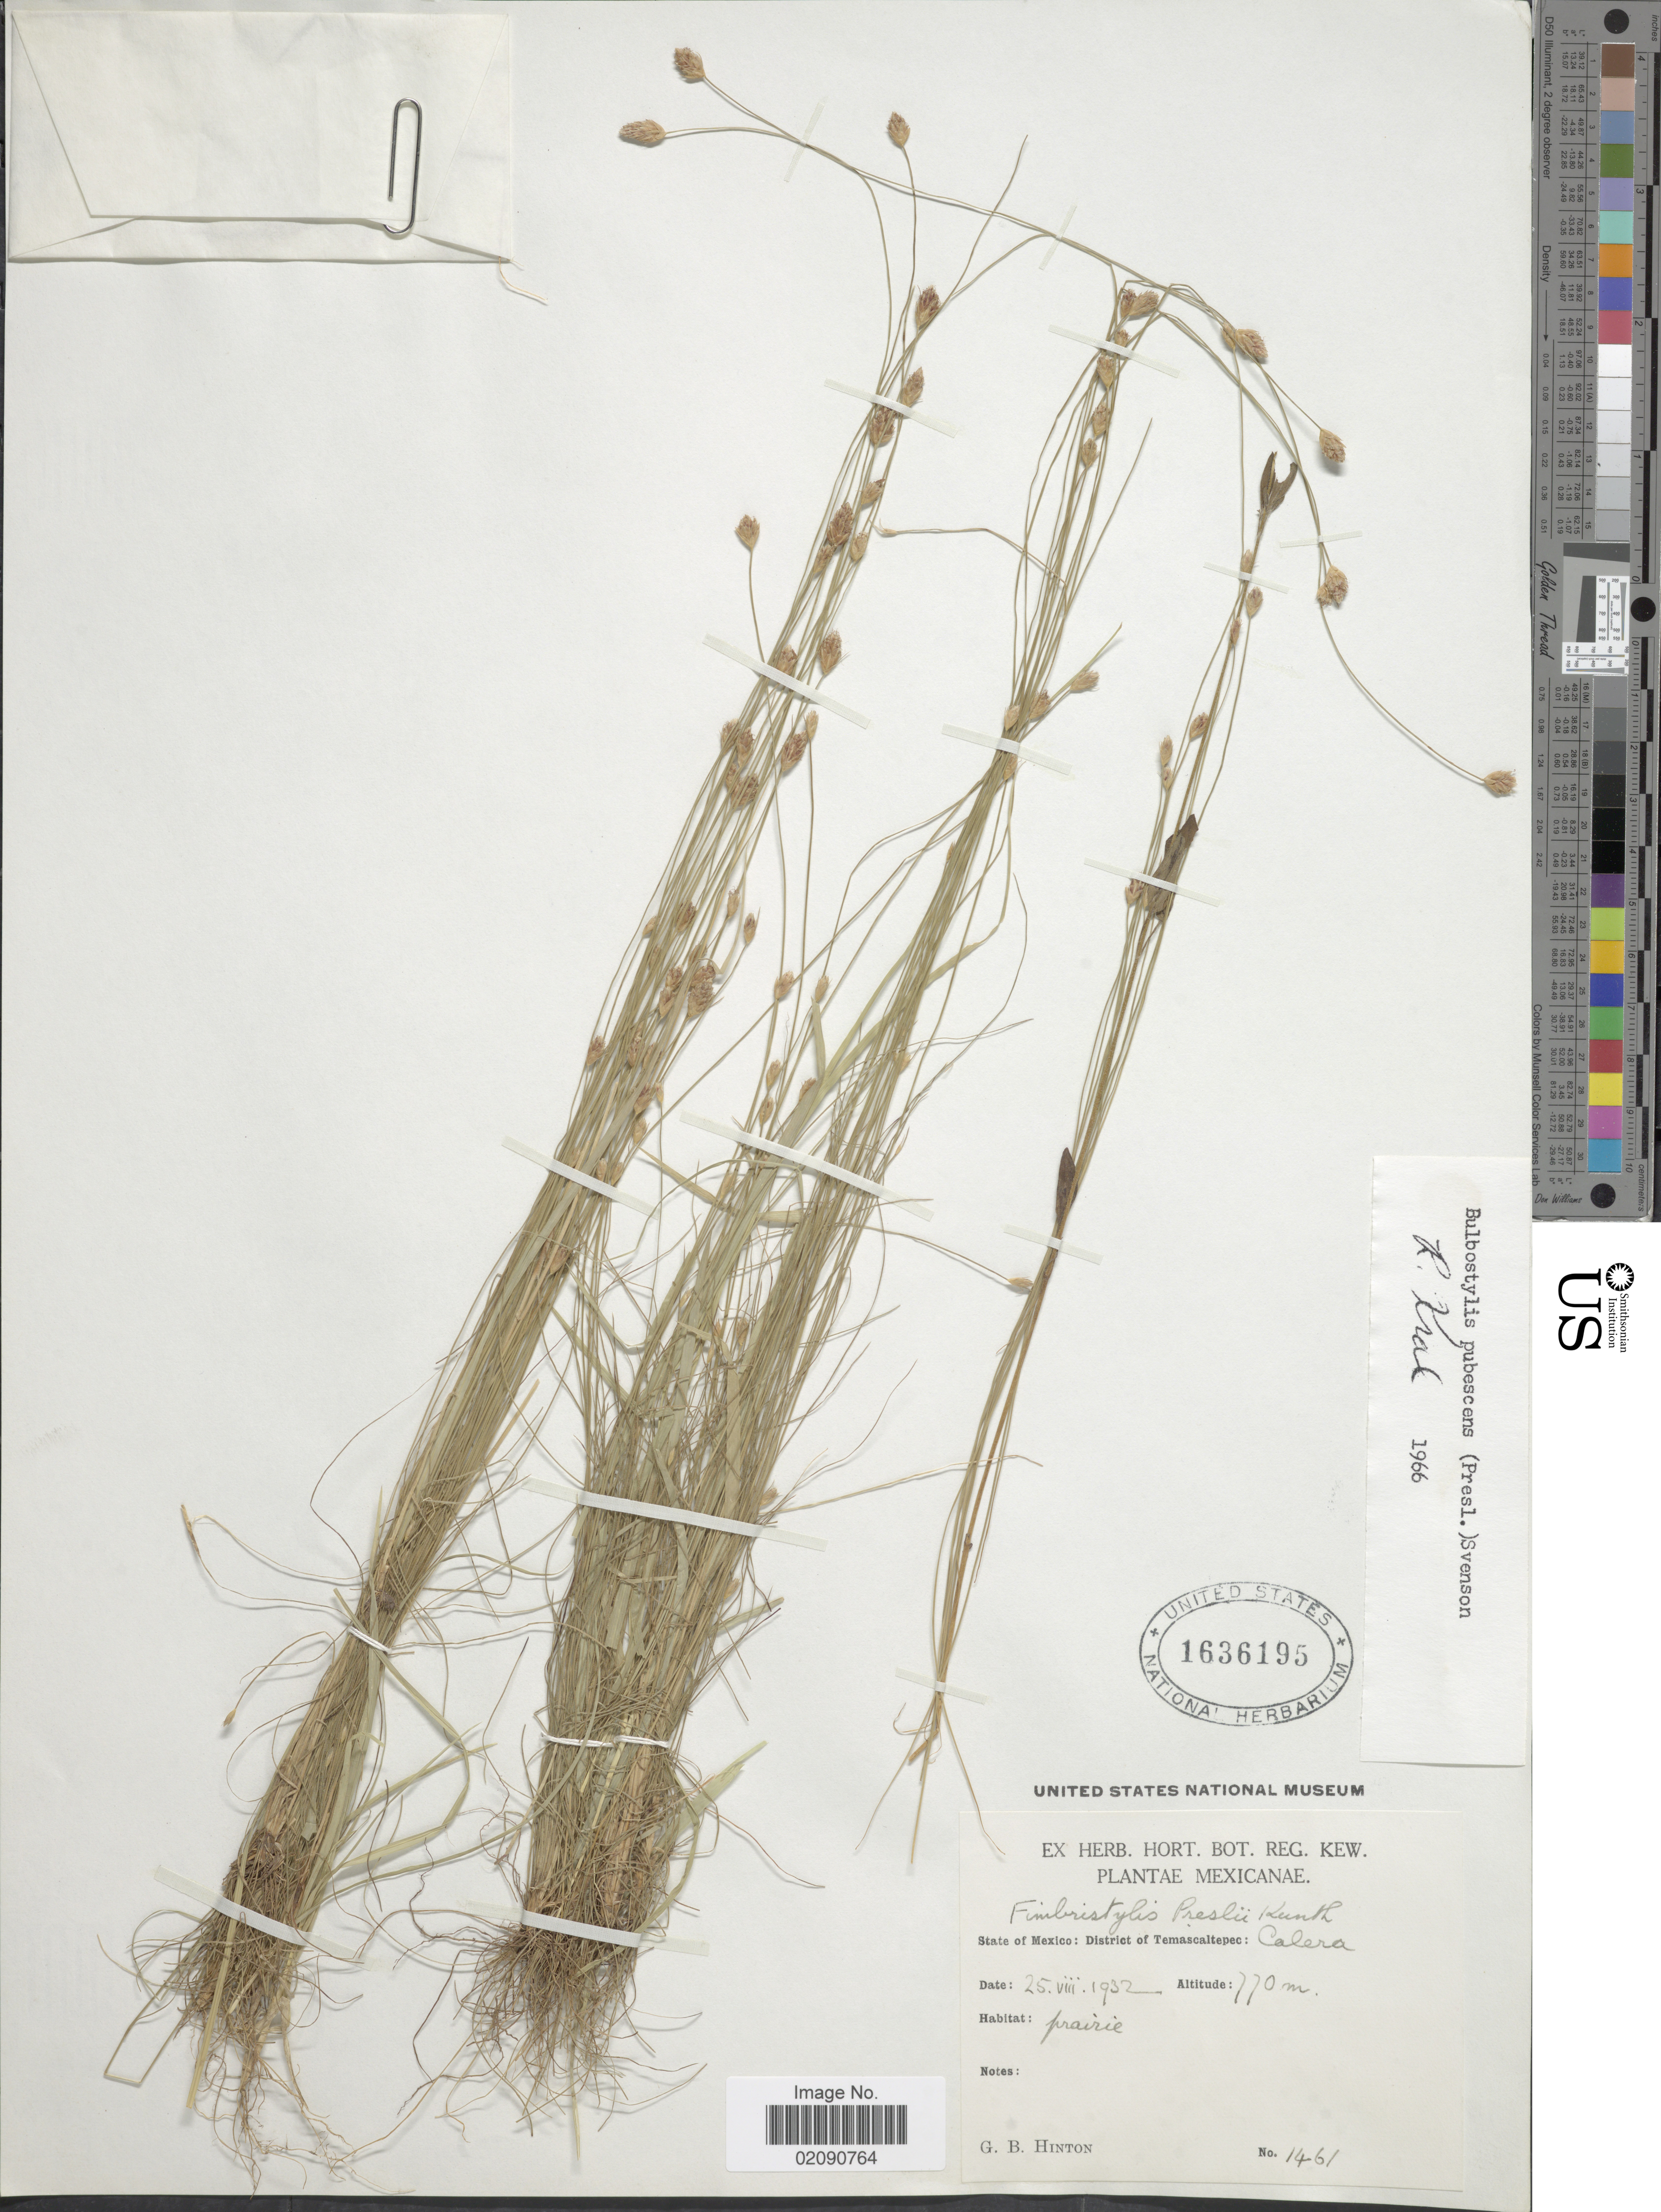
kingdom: Plantae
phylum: Tracheophyta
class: Liliopsida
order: Poales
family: Cyperaceae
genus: Bulbostylis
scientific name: Bulbostylis pubescens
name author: (J. Presl & C. Presl) Svenson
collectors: G. B. Hinton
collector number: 1461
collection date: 1932-08-25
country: Mexico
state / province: México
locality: State of Mexico: District of Temascaltepec: Calera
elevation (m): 770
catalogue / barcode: US 1636195